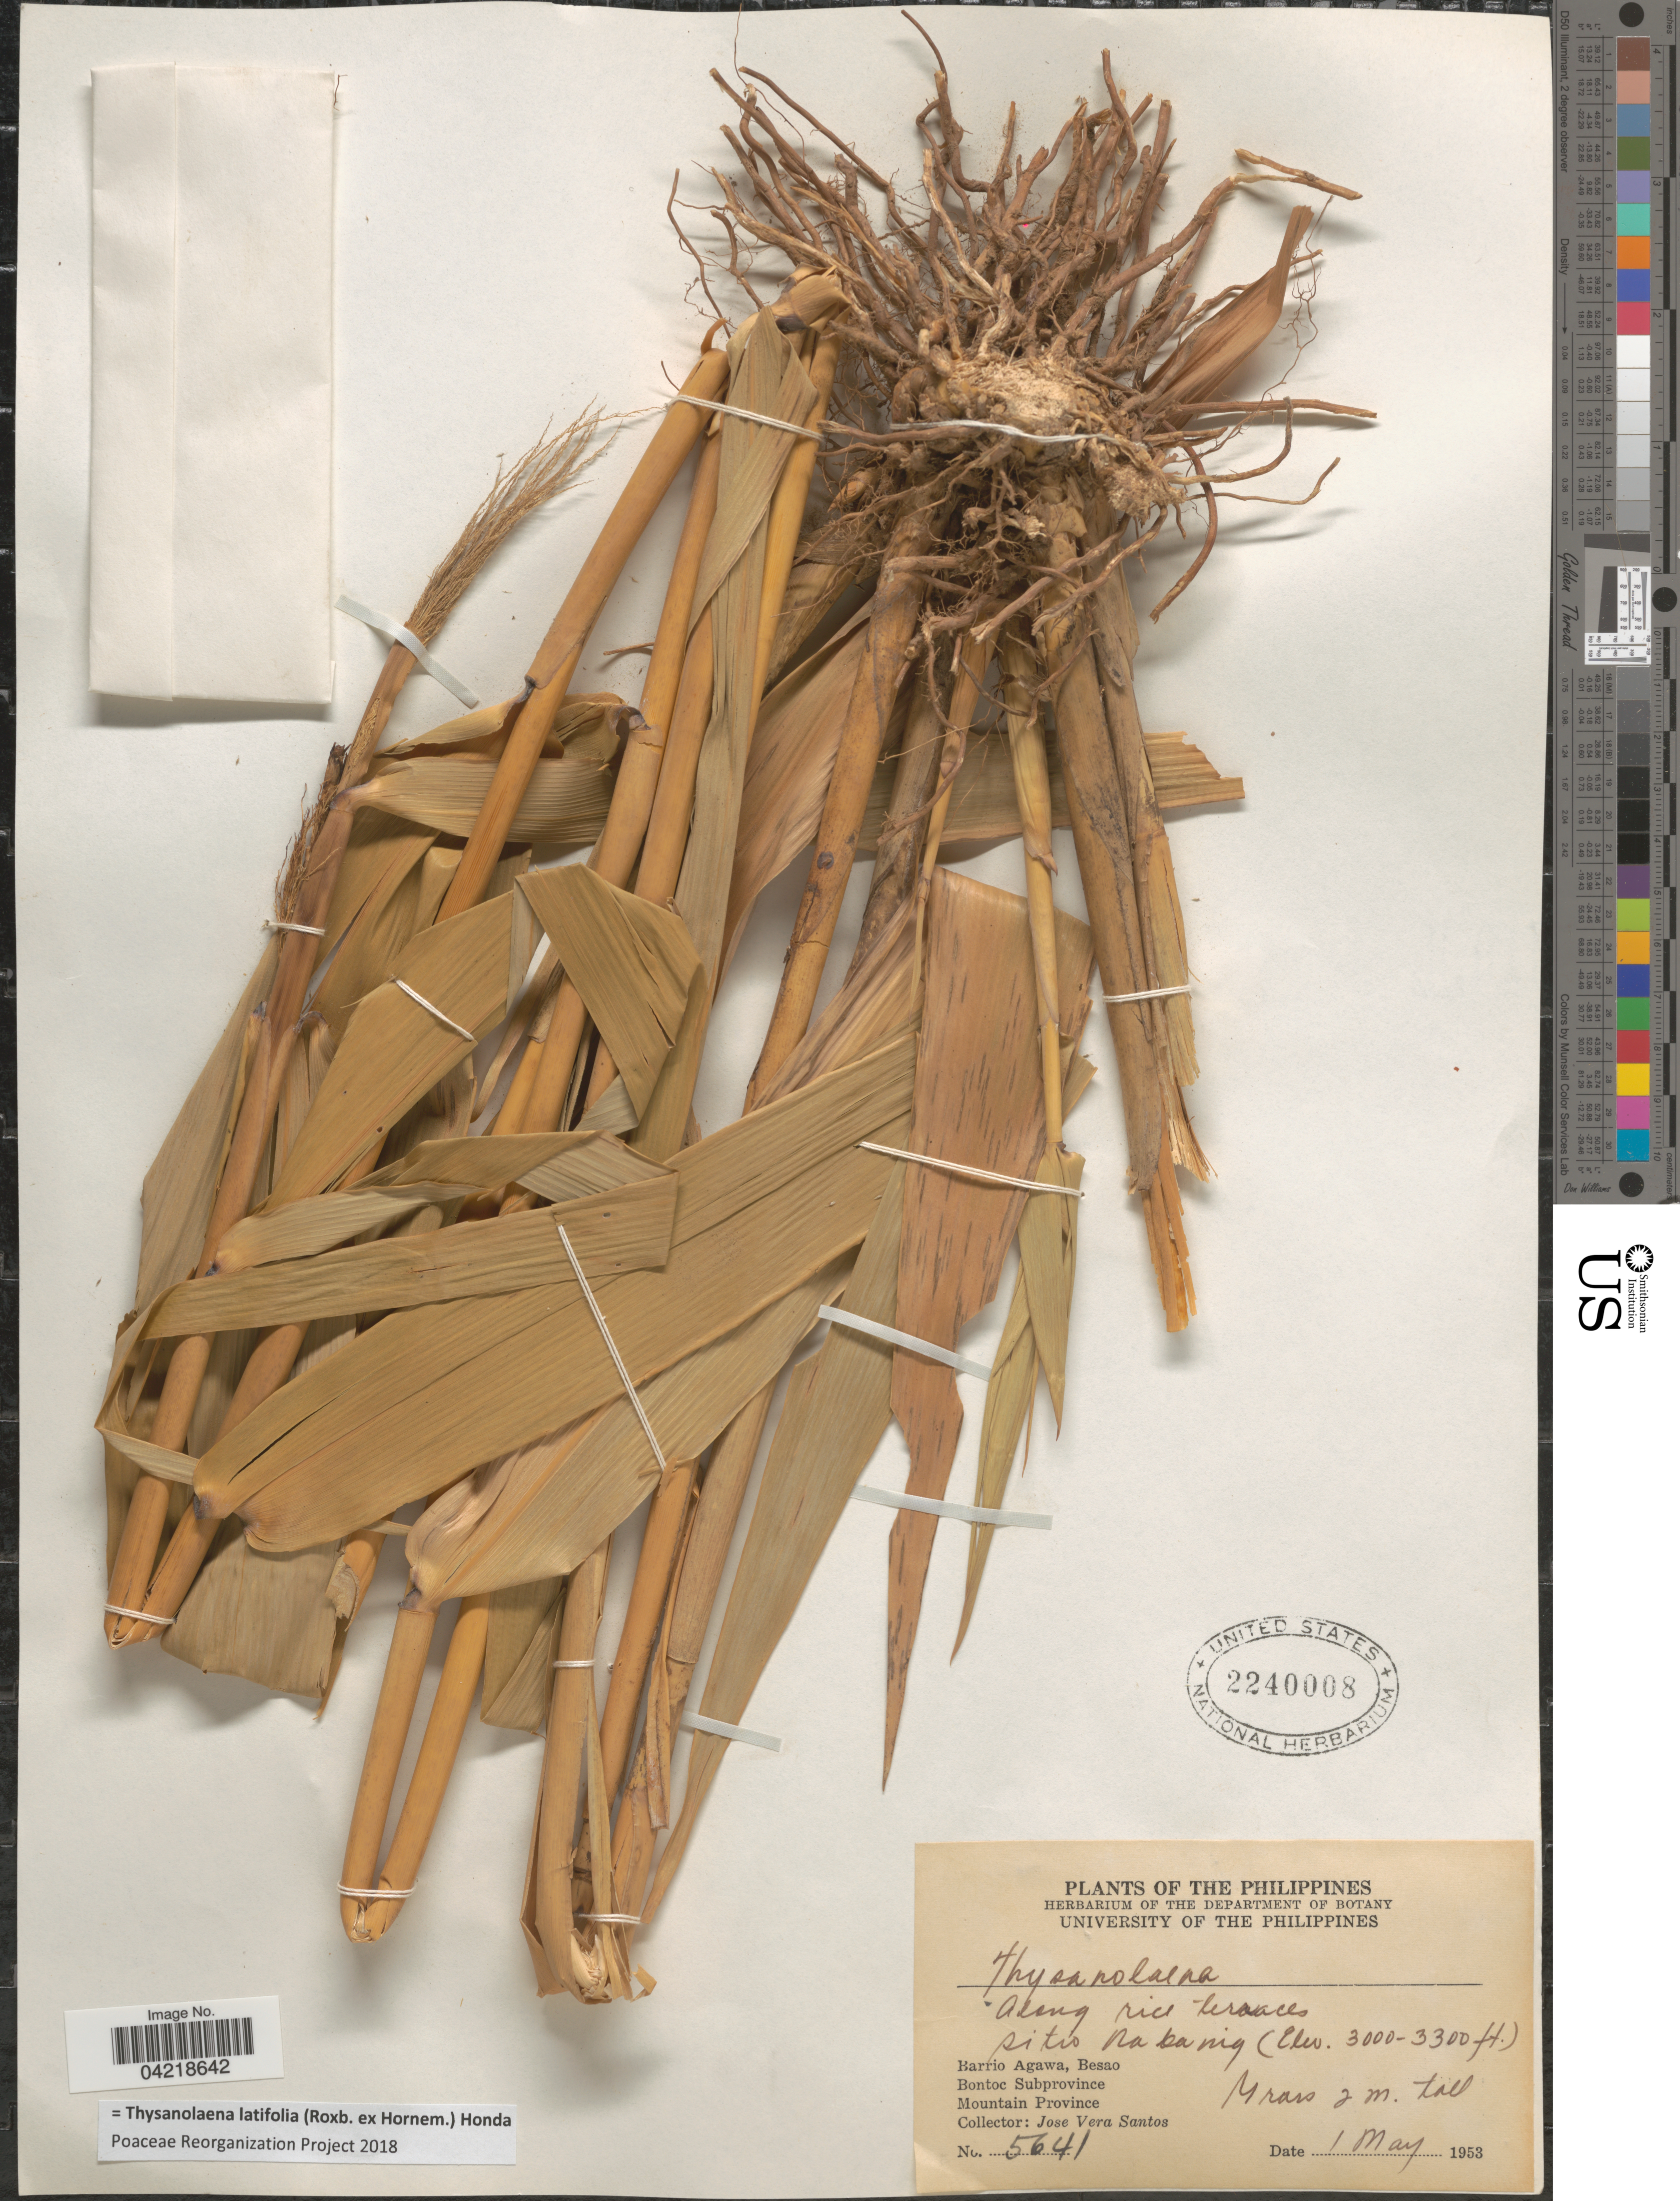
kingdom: Plantae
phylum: Tracheophyta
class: Liliopsida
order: Poales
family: Poaceae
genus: Thysanolaena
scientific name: Thysanolaena latifolia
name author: (Roxb. ex Hornem.) Honda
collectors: J. Santos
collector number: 5641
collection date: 1953-05-01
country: Philippines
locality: Along rice terraces. Sitio Nabanig. Barrio Agawa, Besao. Bontoc Subprovince. Mountain Province.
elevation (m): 914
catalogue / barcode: US 2240008